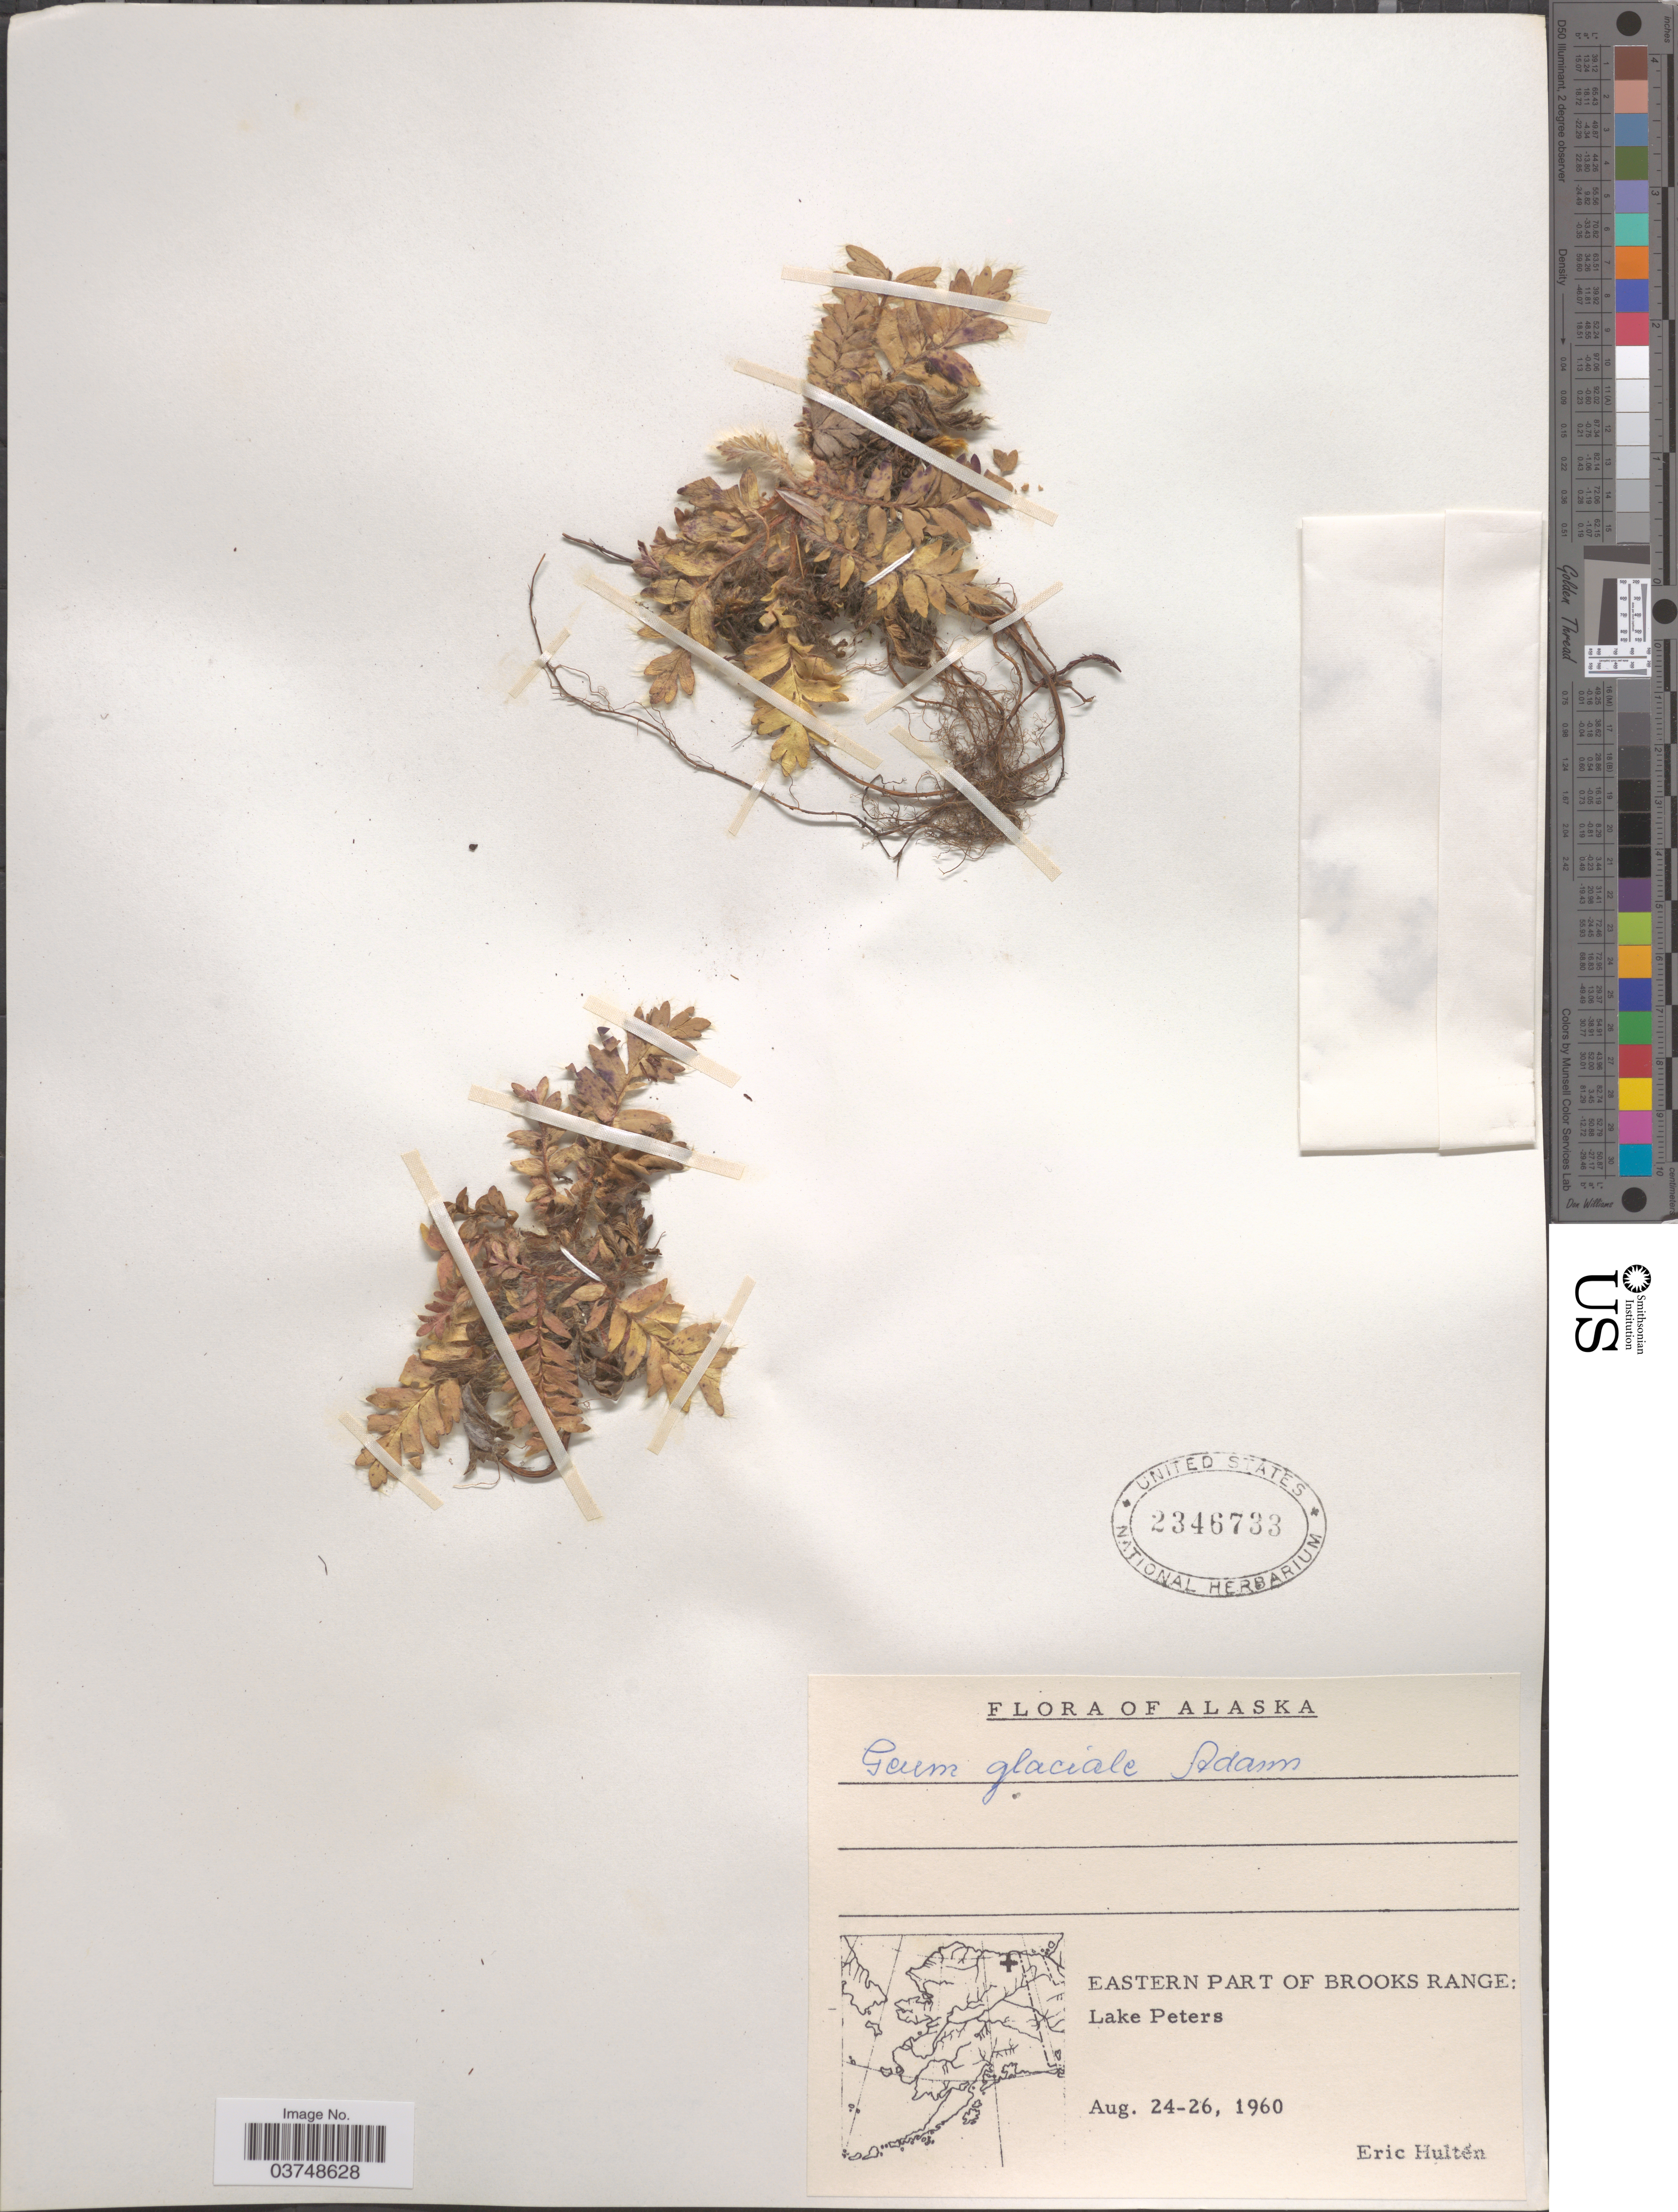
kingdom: Plantae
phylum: Tracheophyta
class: Magnoliopsida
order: Rosales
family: Rosaceae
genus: Geum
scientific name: Geum glaciale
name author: Adams ex Fisch.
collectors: E. G. Hultén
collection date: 1960-08-24/1960-08-26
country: United States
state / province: Alaska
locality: Eastern Part of Brooks Range: Lake Peters.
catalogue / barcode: US 2346733